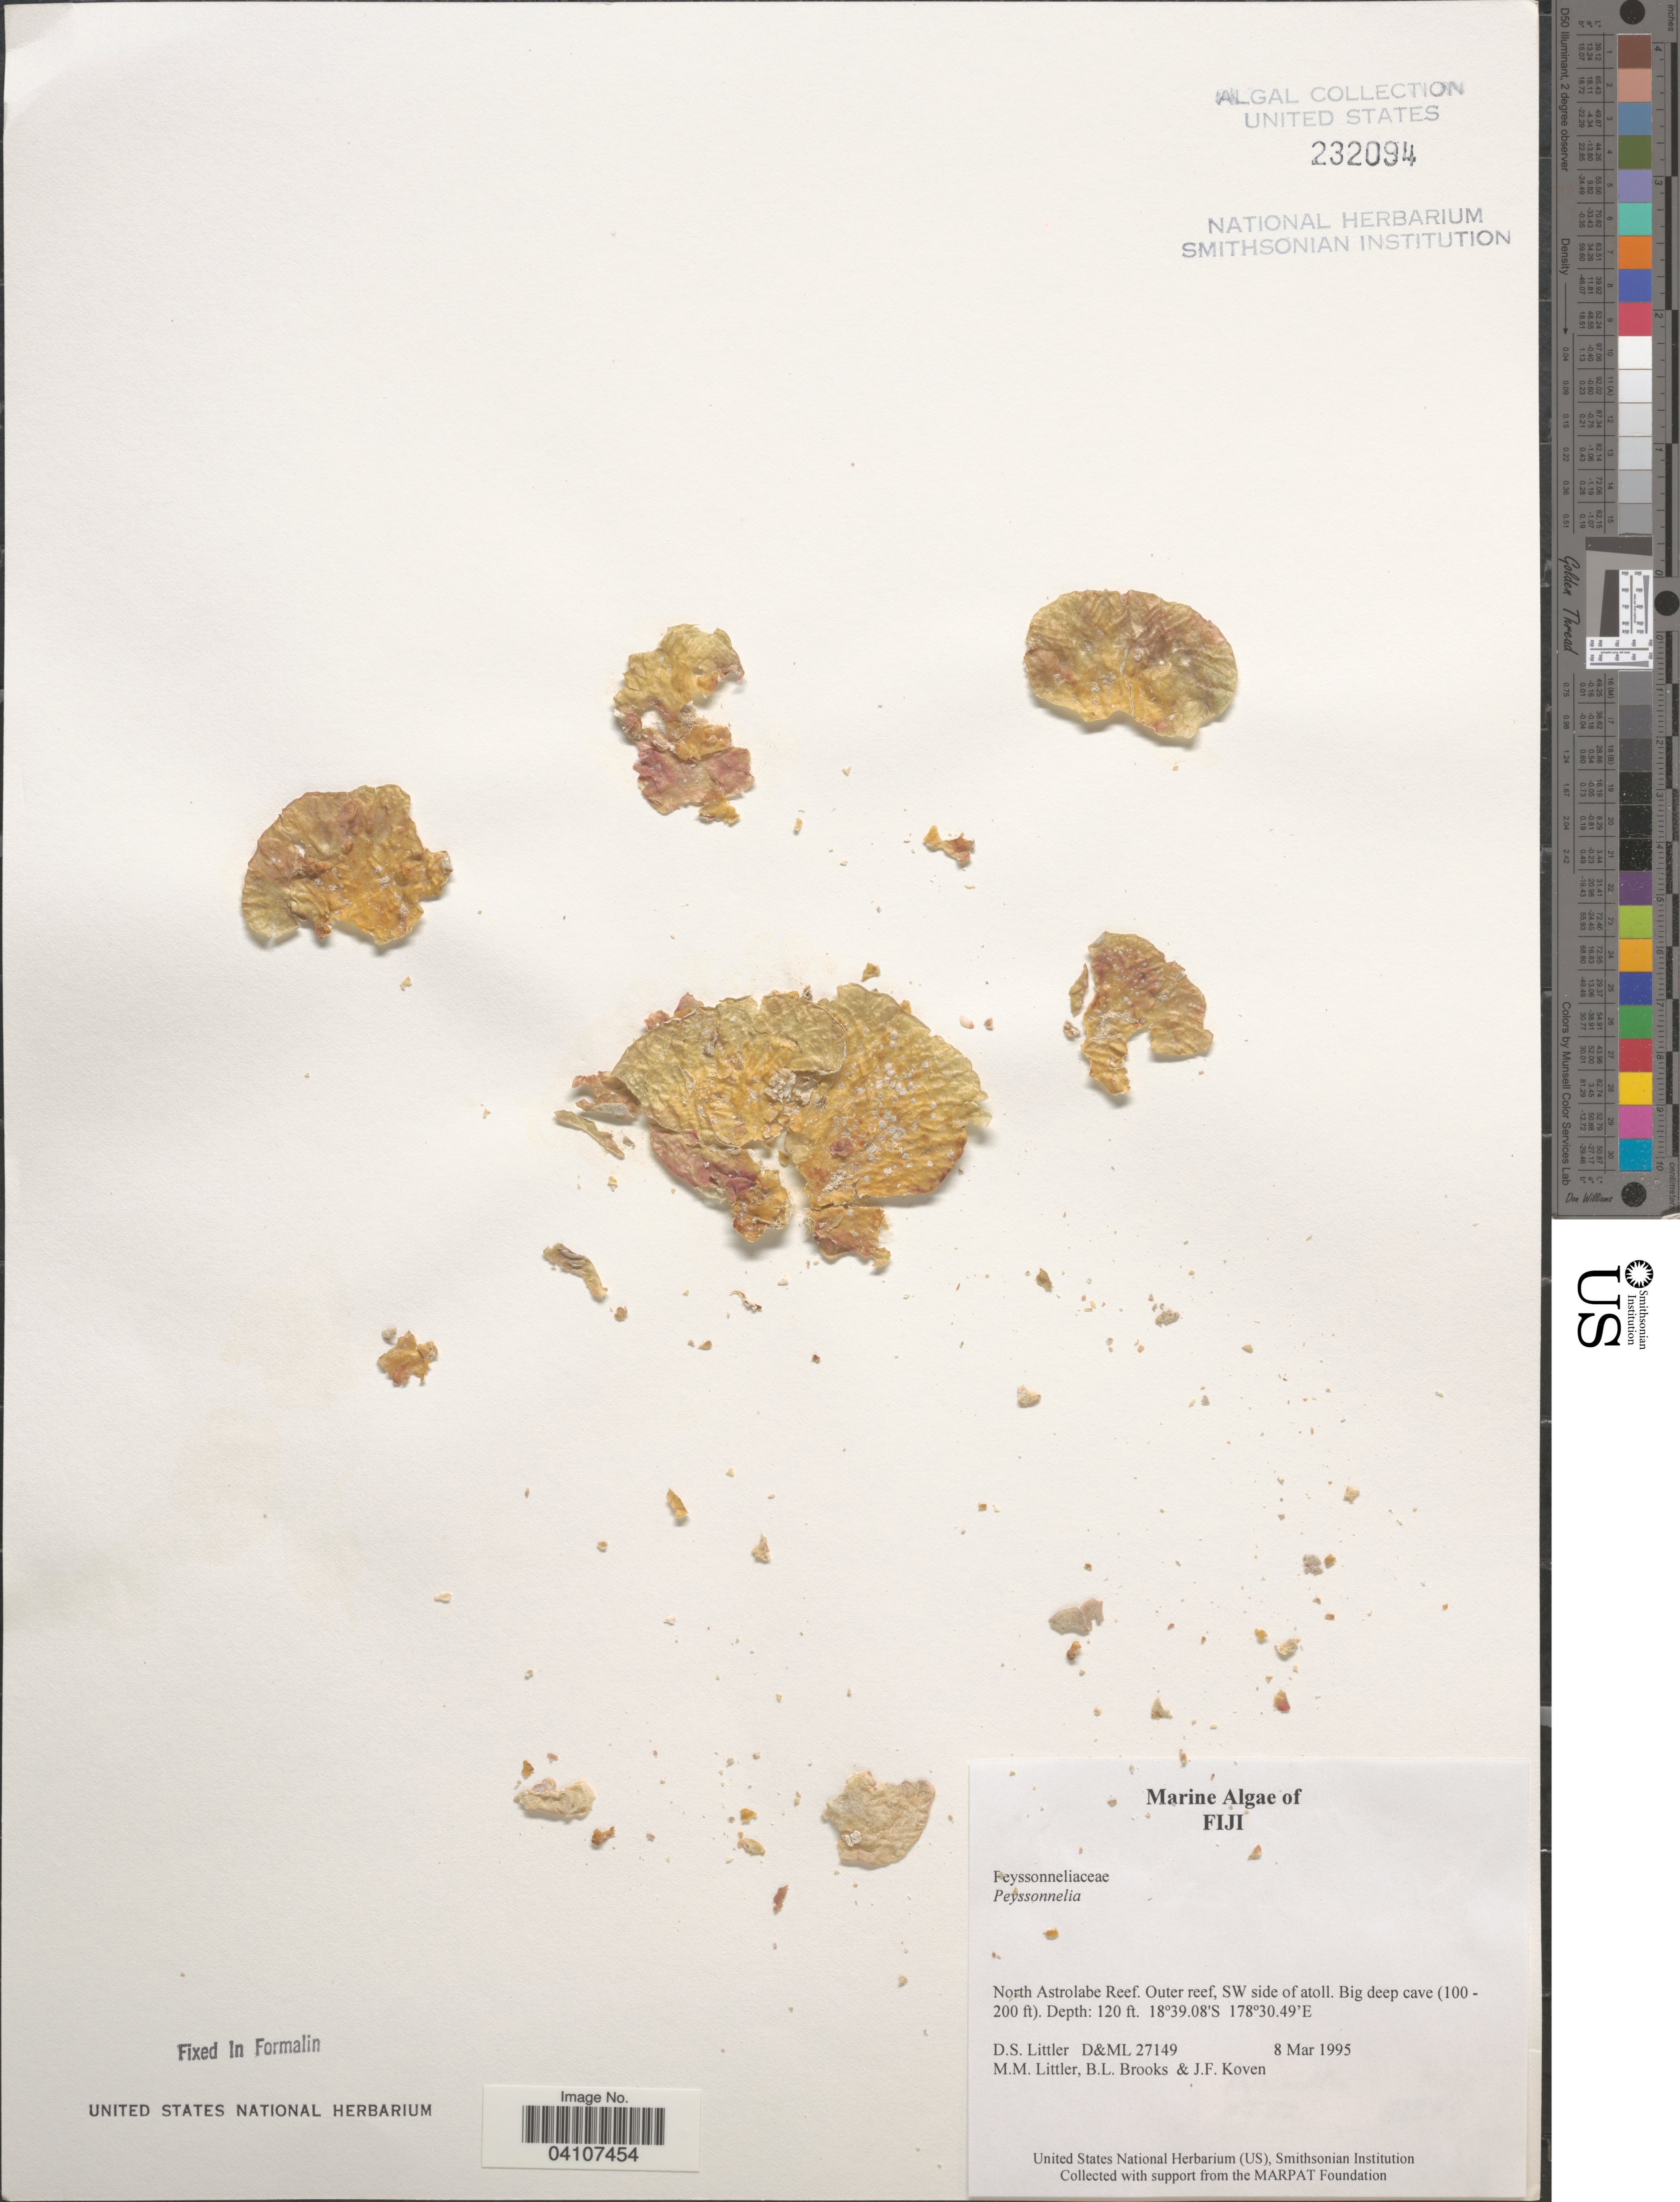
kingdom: Plantae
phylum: Rhodophyta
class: Florideophyceae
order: Peyssonneliales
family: Peyssonneliaceae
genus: Peyssonnelia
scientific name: Peyssonnelia sp.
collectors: D. S. Littler, B. Brooks & J. Koven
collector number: D&ML 27149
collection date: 1995-03-08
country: Fiji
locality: North Astrolabe Reef. Outer reef, SW side of atoll.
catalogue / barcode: US 232094